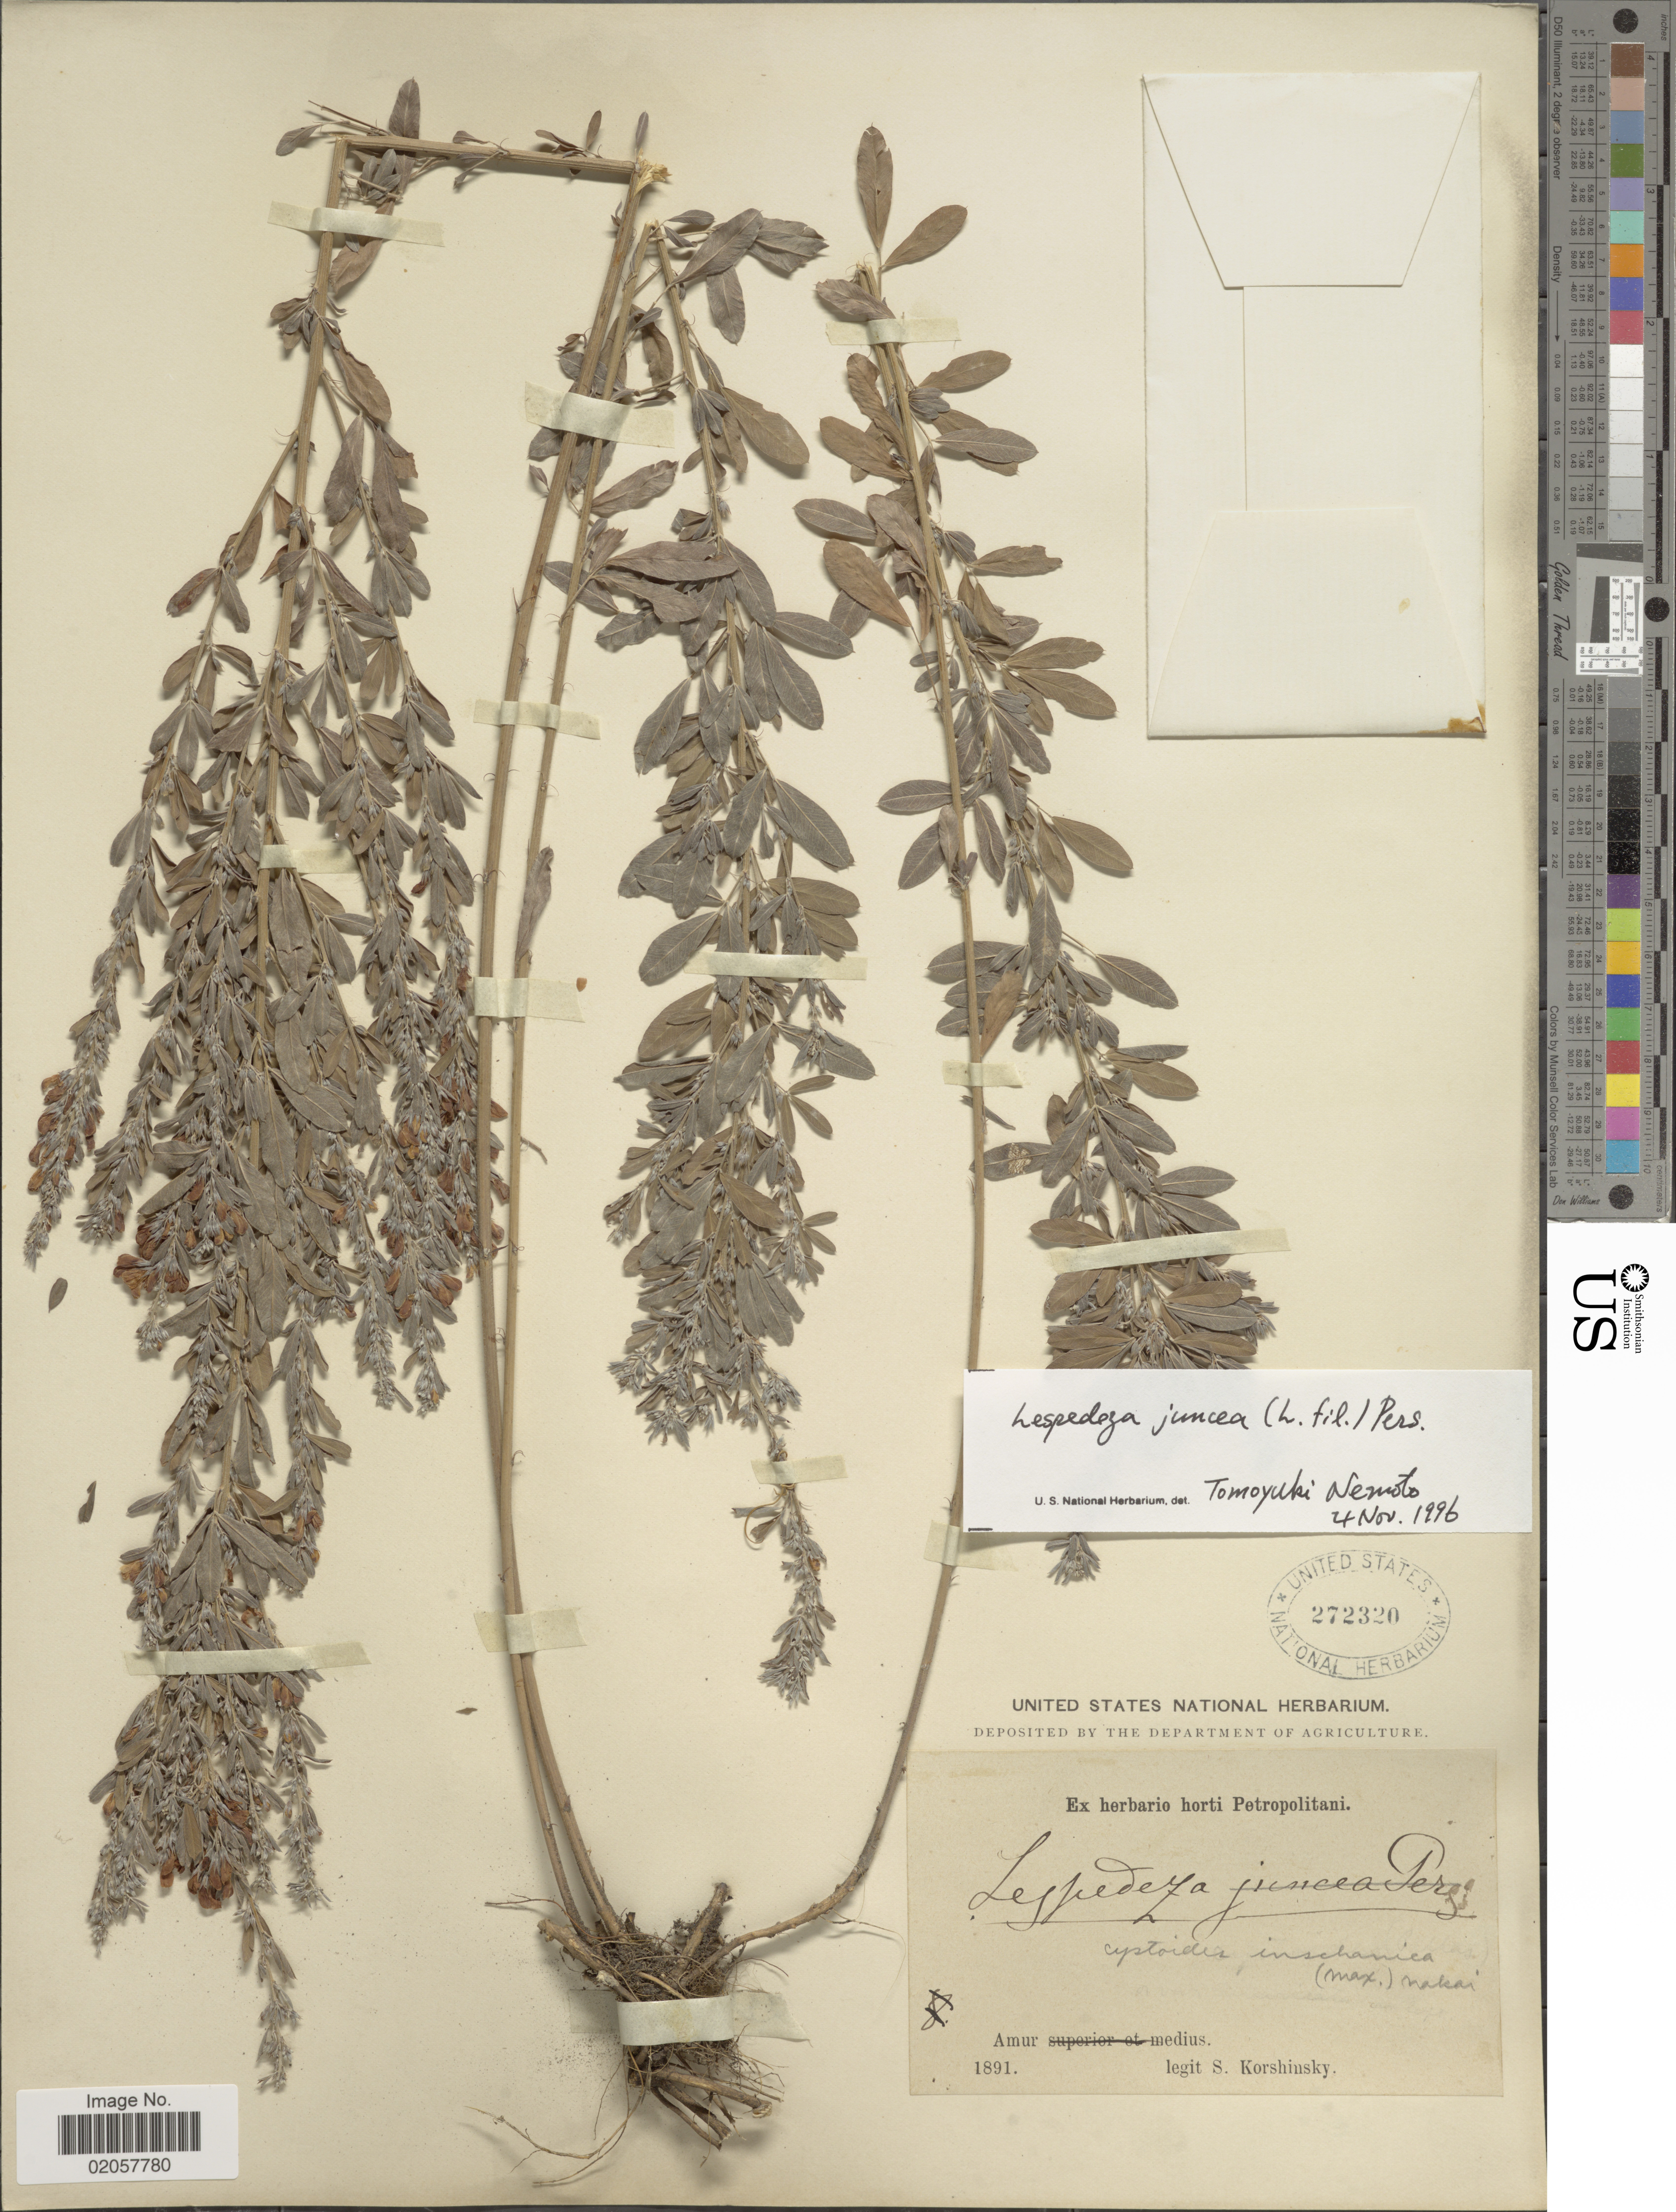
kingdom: Plantae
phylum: Tracheophyta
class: Magnoliopsida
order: Fabales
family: Fabaceae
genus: Lespedeza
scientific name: Lespedeza juncea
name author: (L. f.) Pers.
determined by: Nemoto, T.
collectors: S. I. Korshinsky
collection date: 1891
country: Russian Federation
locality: Amur medius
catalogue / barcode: US 272320